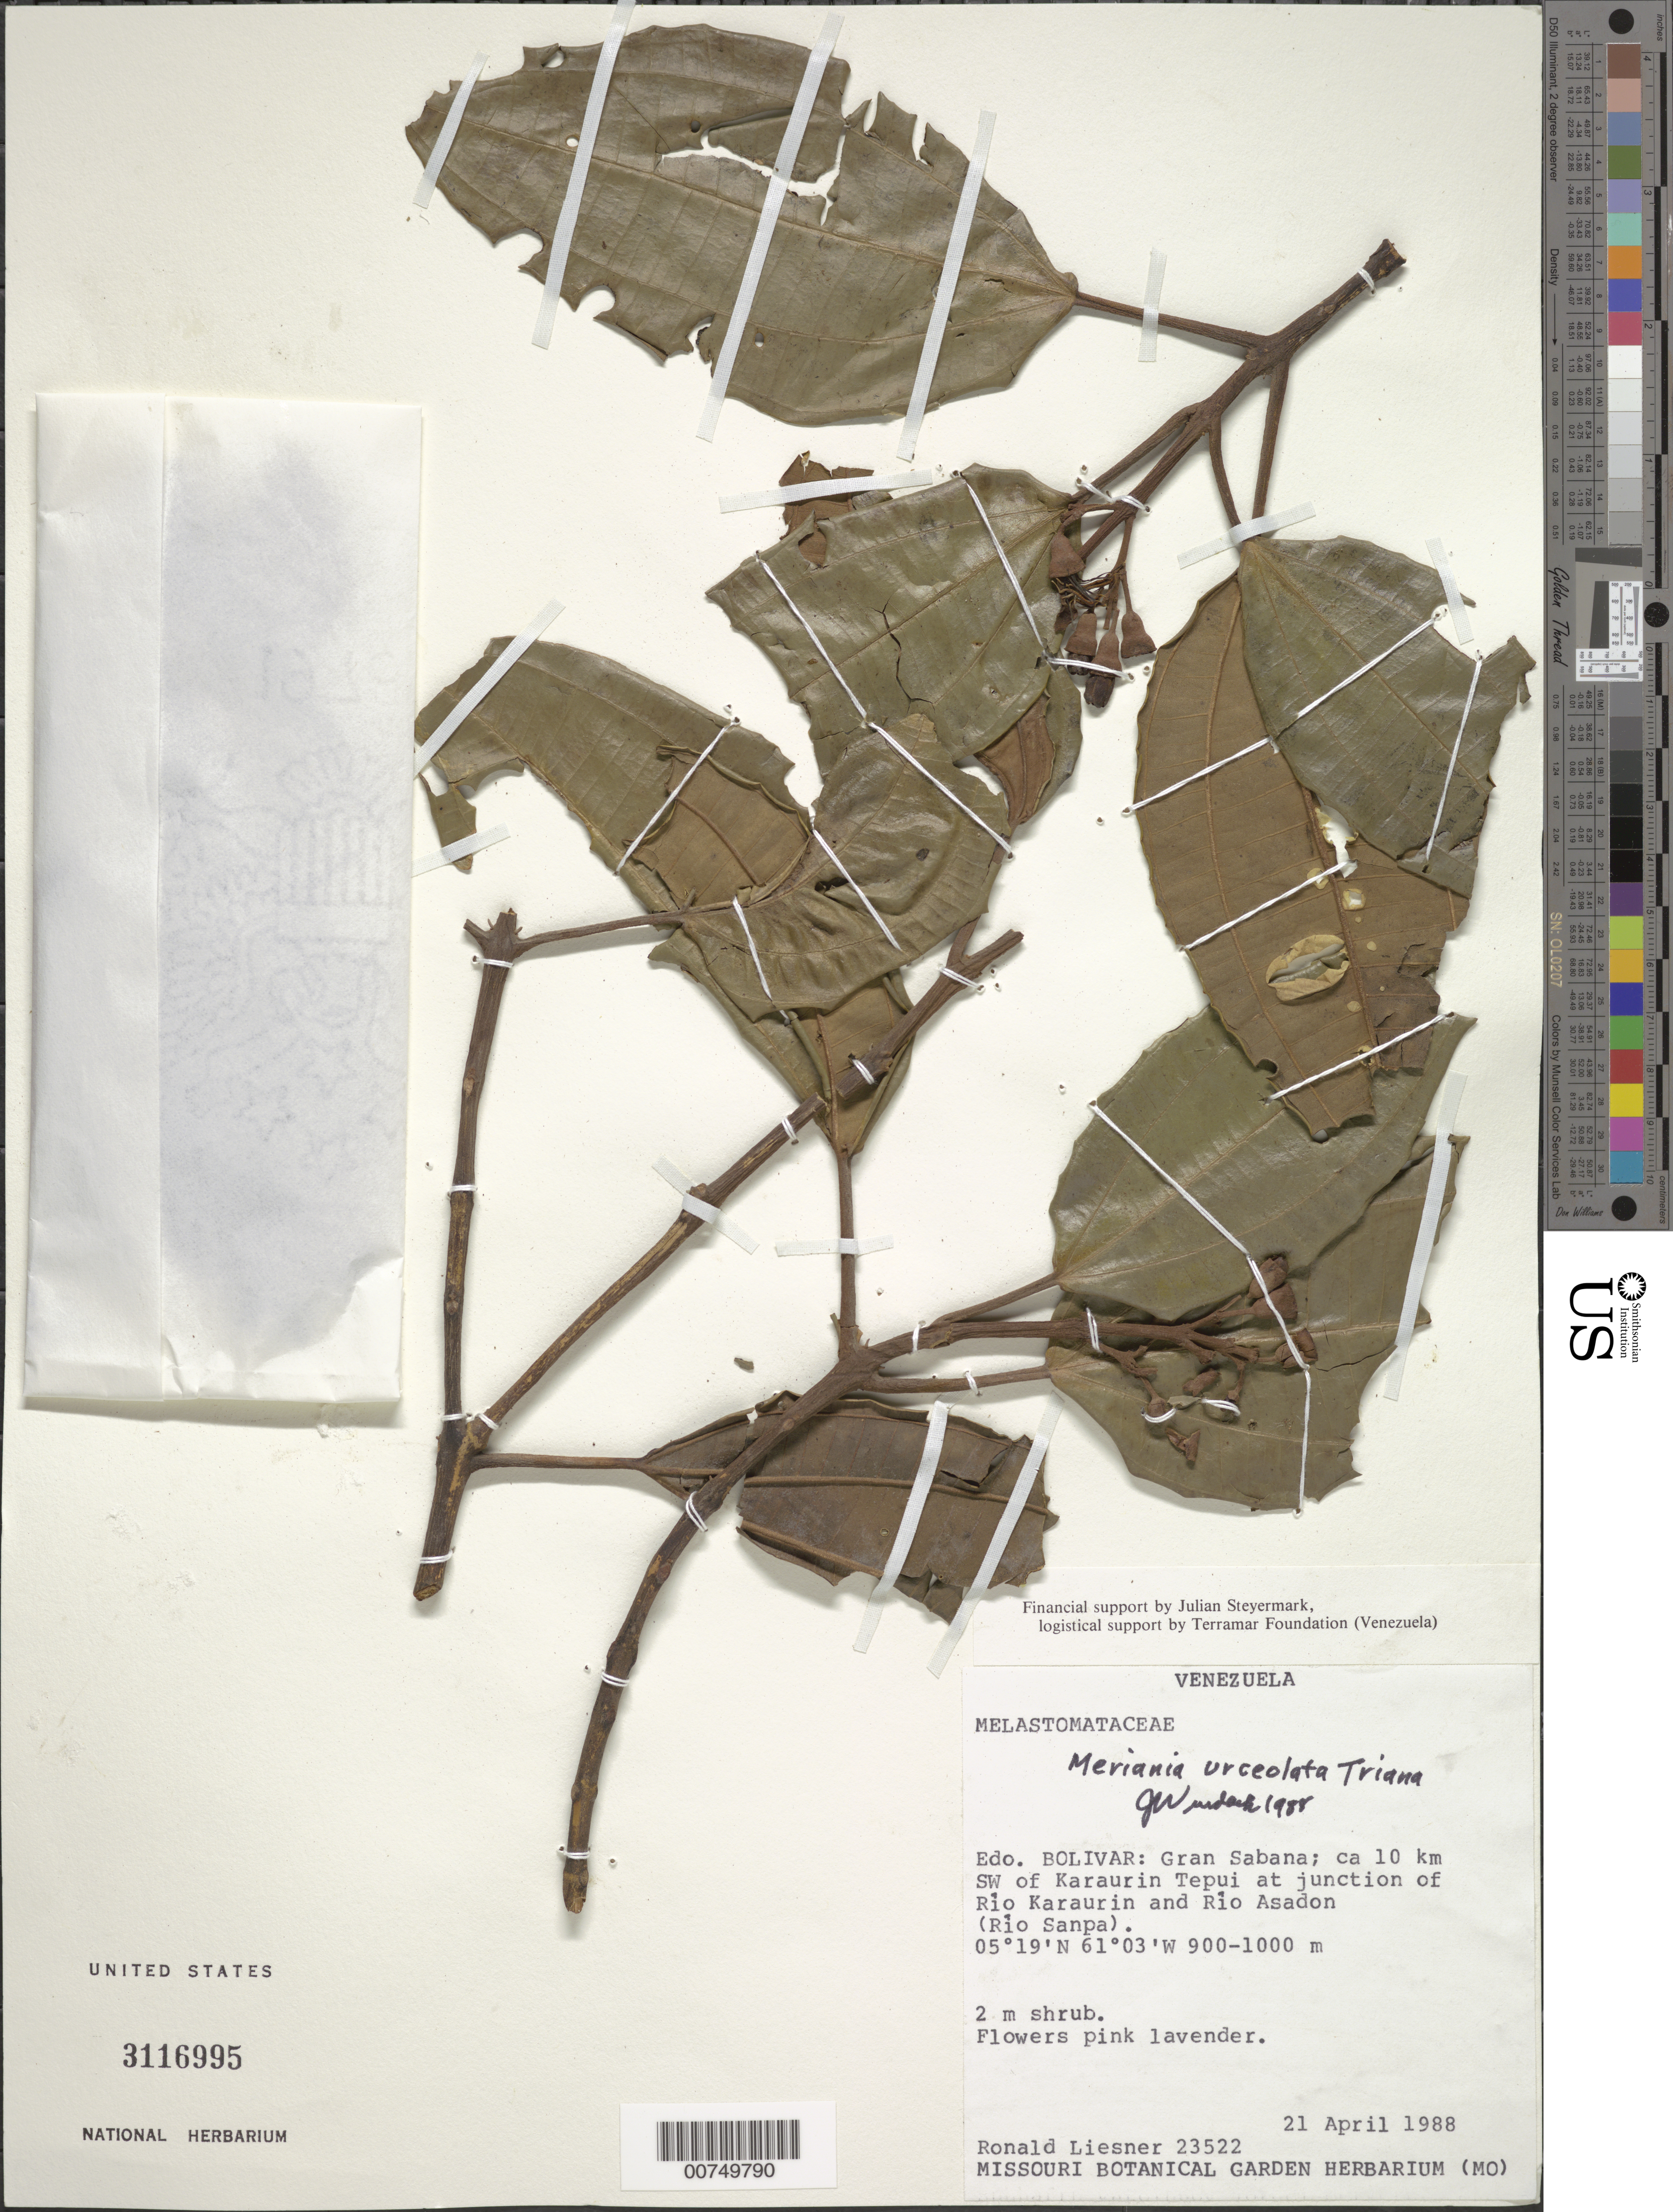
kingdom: Plantae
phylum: Tracheophyta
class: Magnoliopsida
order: Myrtales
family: Melastomataceae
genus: Meriania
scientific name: Meriania urceolata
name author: Triana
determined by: Wurdack, John J., (US), US (UNITED STATES)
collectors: R. L. Liesner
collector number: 23522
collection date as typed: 21-Apr-88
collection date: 1988-04-21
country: Venezuela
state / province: Bolívar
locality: Gran Sabana, ca 10 km SW of Karaurin tepuí at junction of Río Karaurin and Río Asadon (Río Sanpa)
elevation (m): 900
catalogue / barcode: US 3116995